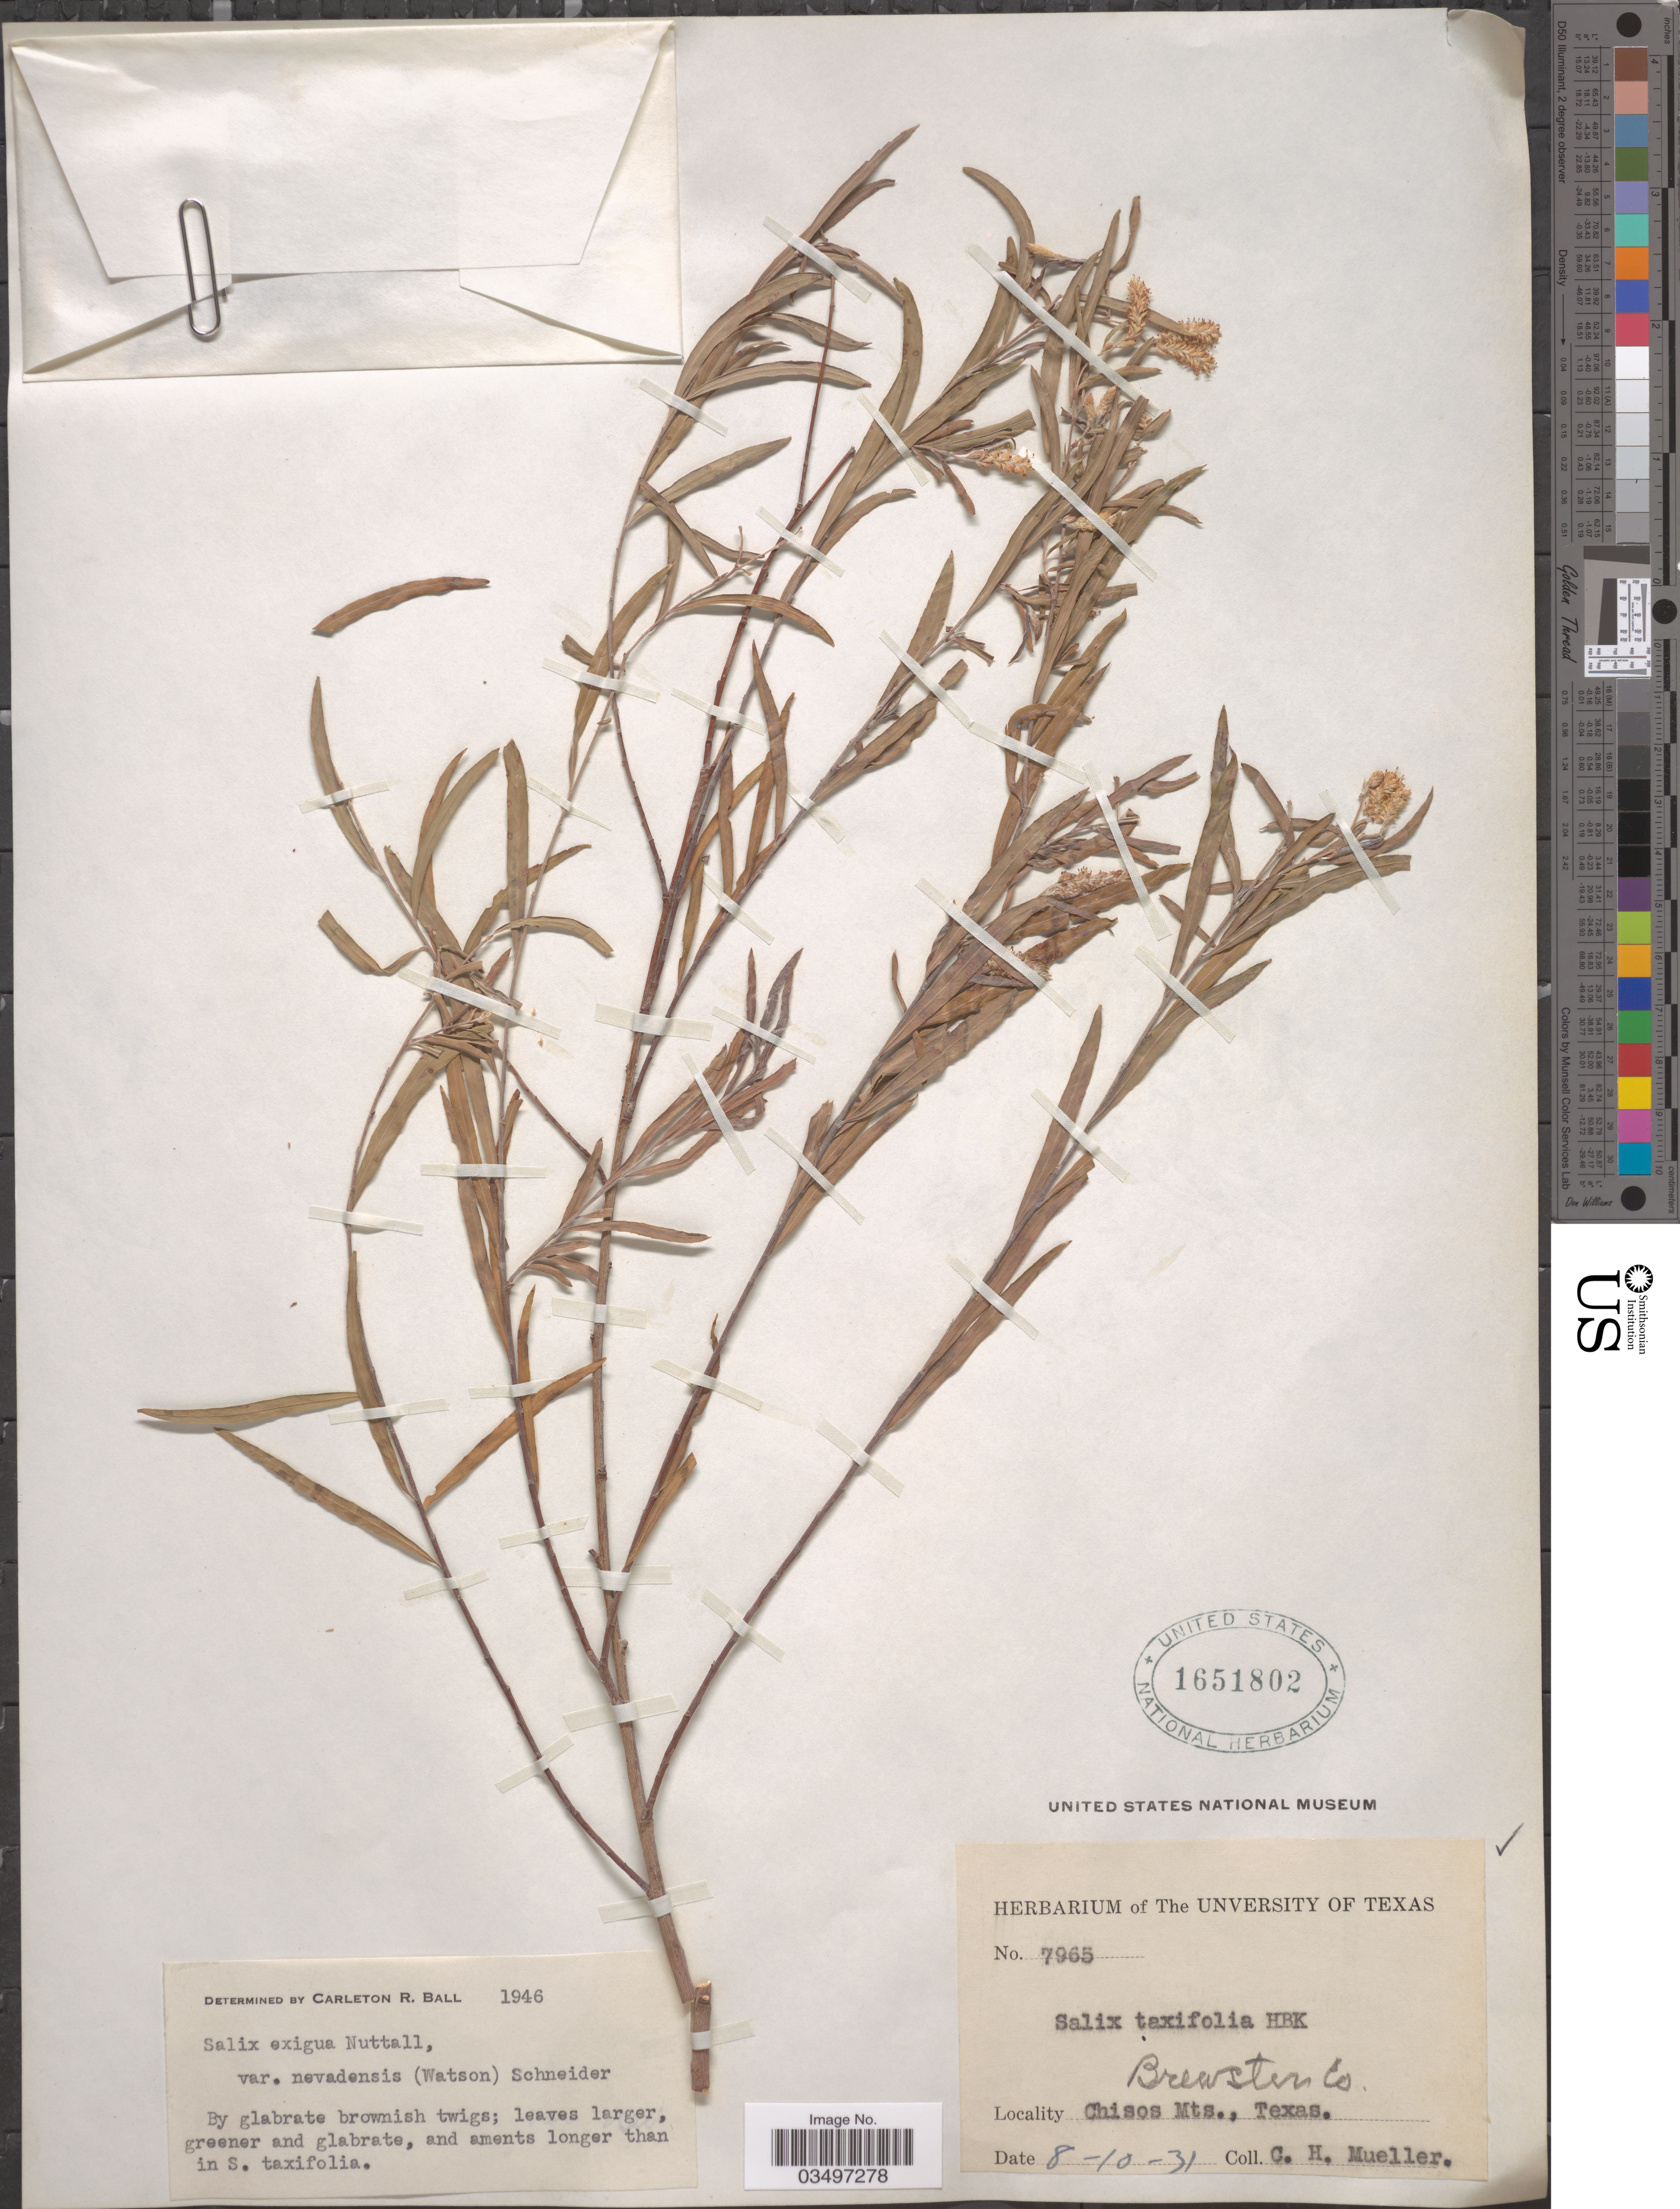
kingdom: Plantae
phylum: Tracheophyta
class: Magnoliopsida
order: Malpighiales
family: Salicaceae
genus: Salix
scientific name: Salix exigua var. nevadensis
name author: (S. Watson) C.K. Schneid.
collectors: C. H. Mueller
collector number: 7965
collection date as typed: Transcribed d/m/y: 10/8/31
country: United States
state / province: Texas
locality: Brewster Co. Chisos Mts.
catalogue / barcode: US 1651802